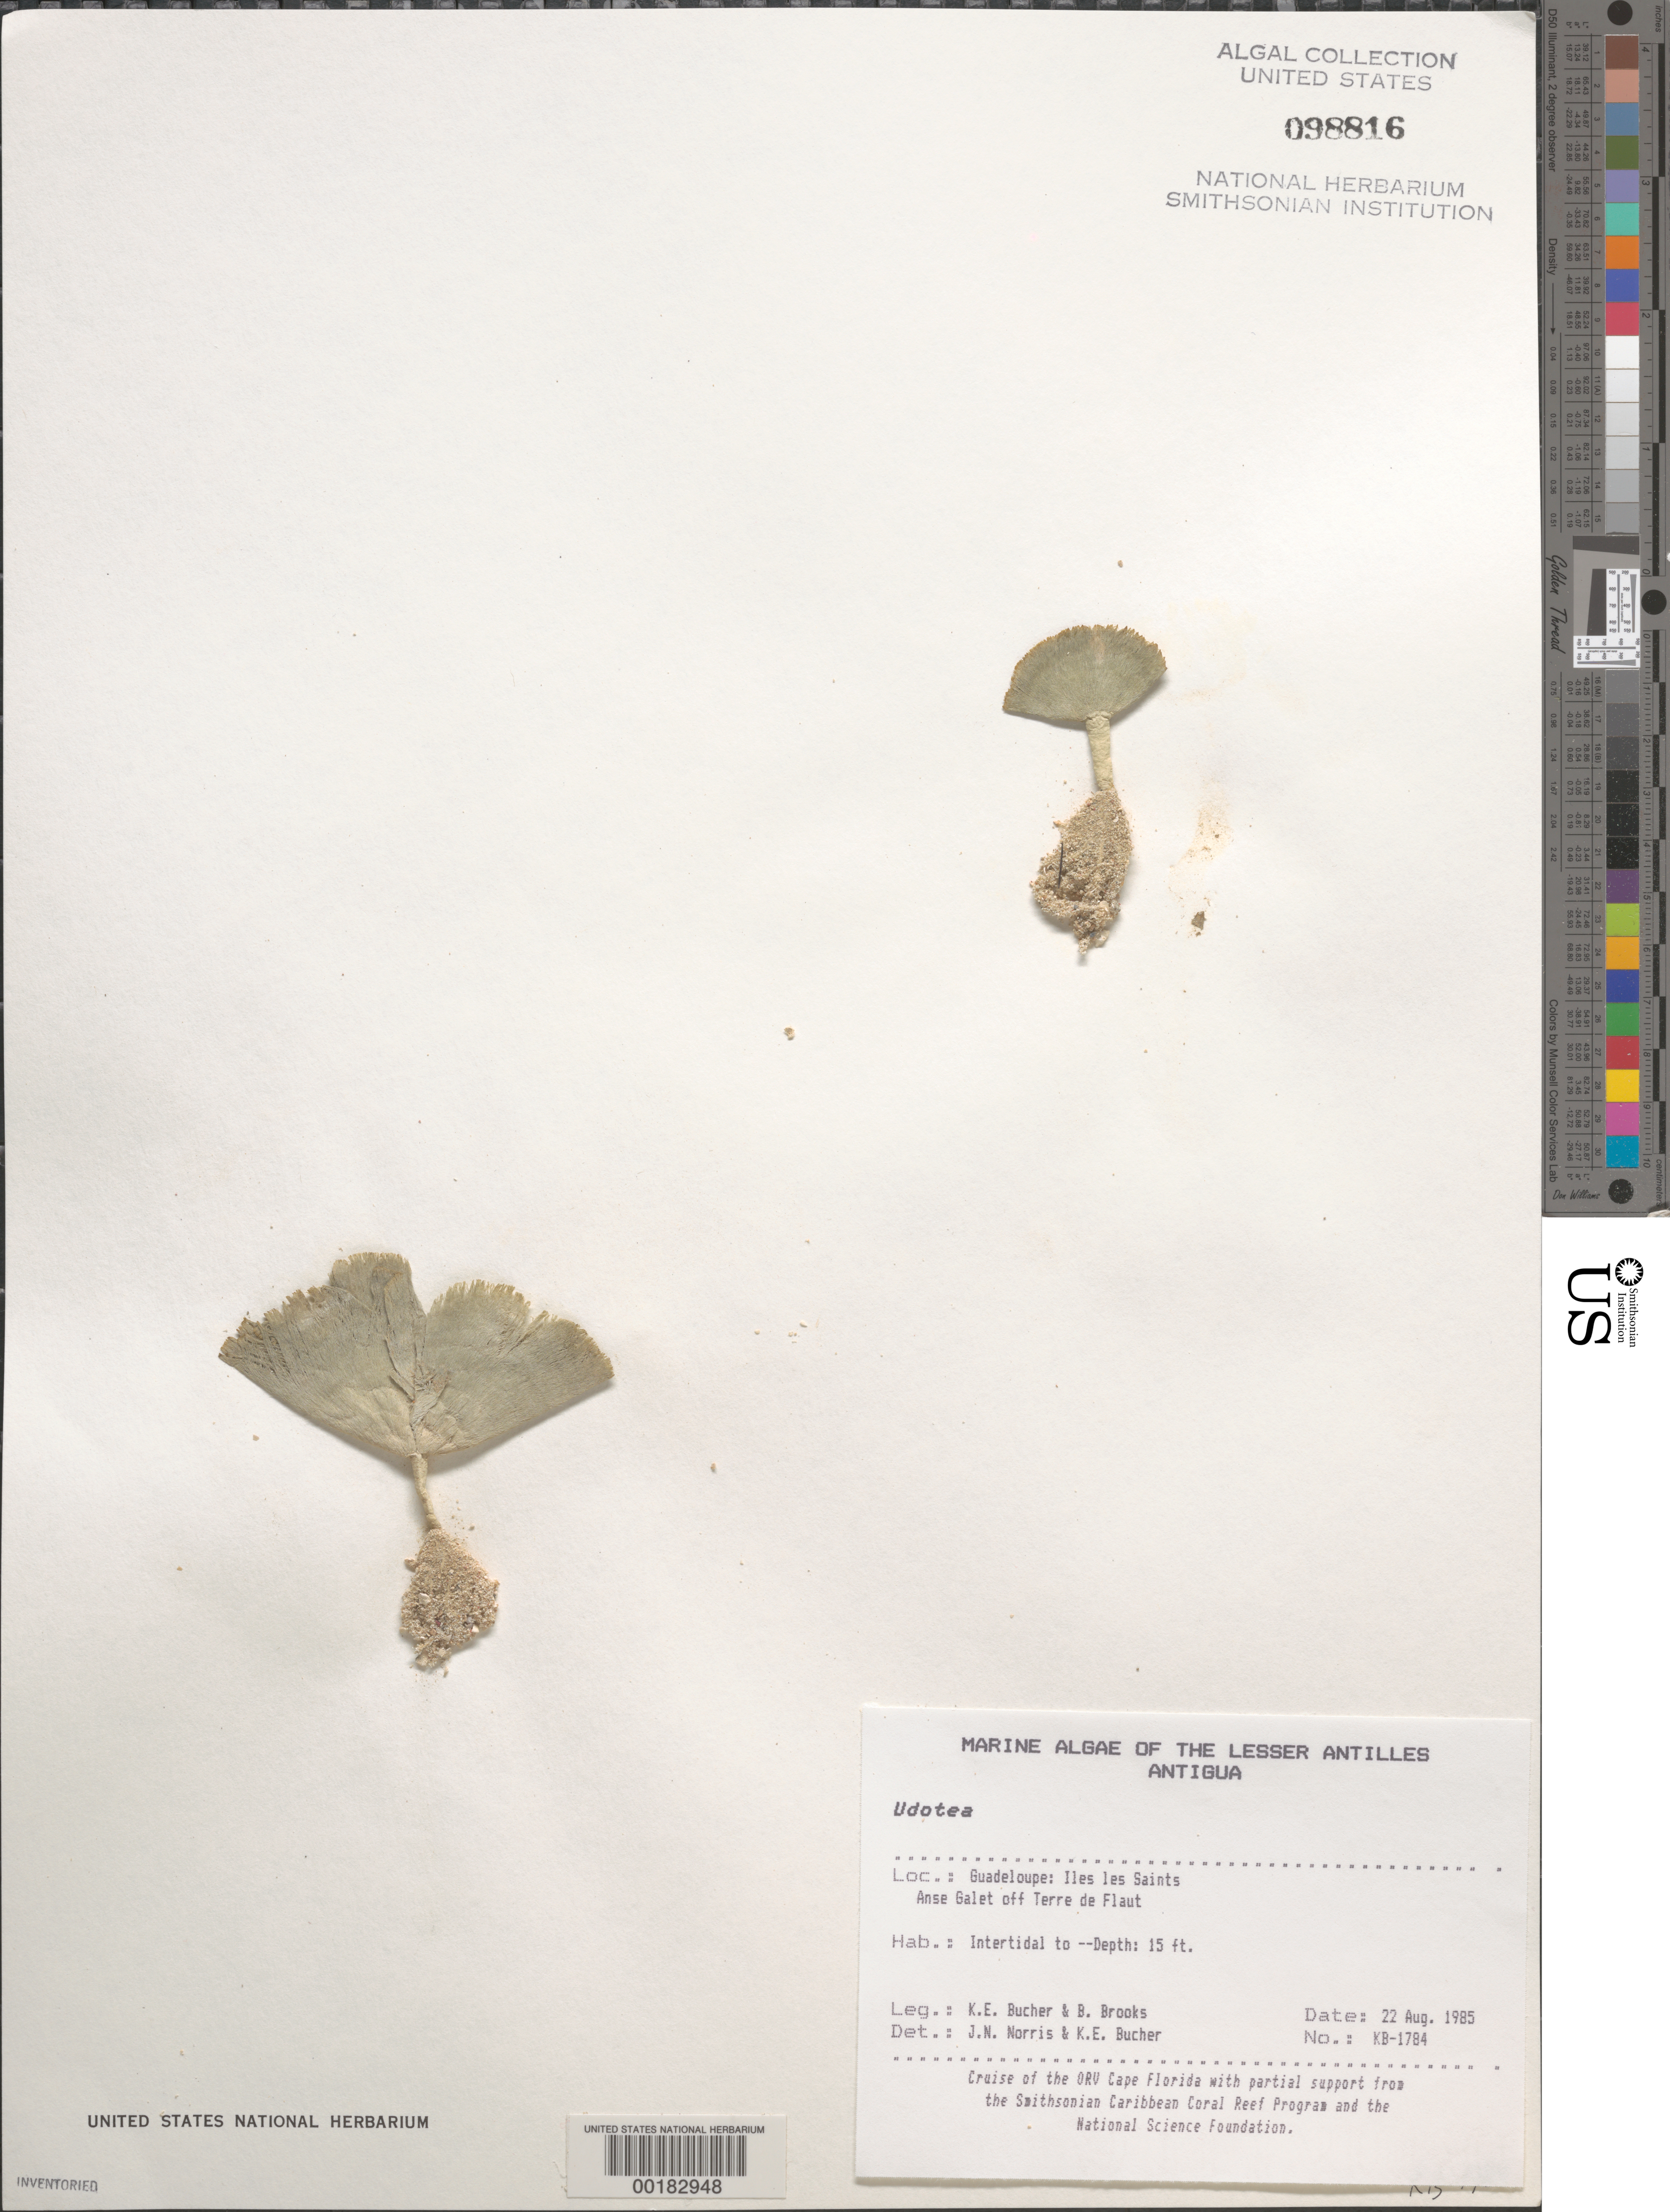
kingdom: Plantae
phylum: Chlorophyta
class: Ulvophyceae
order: Bryopsidales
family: Udoteaceae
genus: Udotea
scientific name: Udotea sp.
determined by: Norris, J. N.; Bucher, K. E.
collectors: K. E. Bucher & B. Brooks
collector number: Kb-1784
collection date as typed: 22 Aug 1985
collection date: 1985-08-22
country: Guadeloupe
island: Iles des Saintes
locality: Anse Galet off Terre de Flaut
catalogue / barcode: US 98816